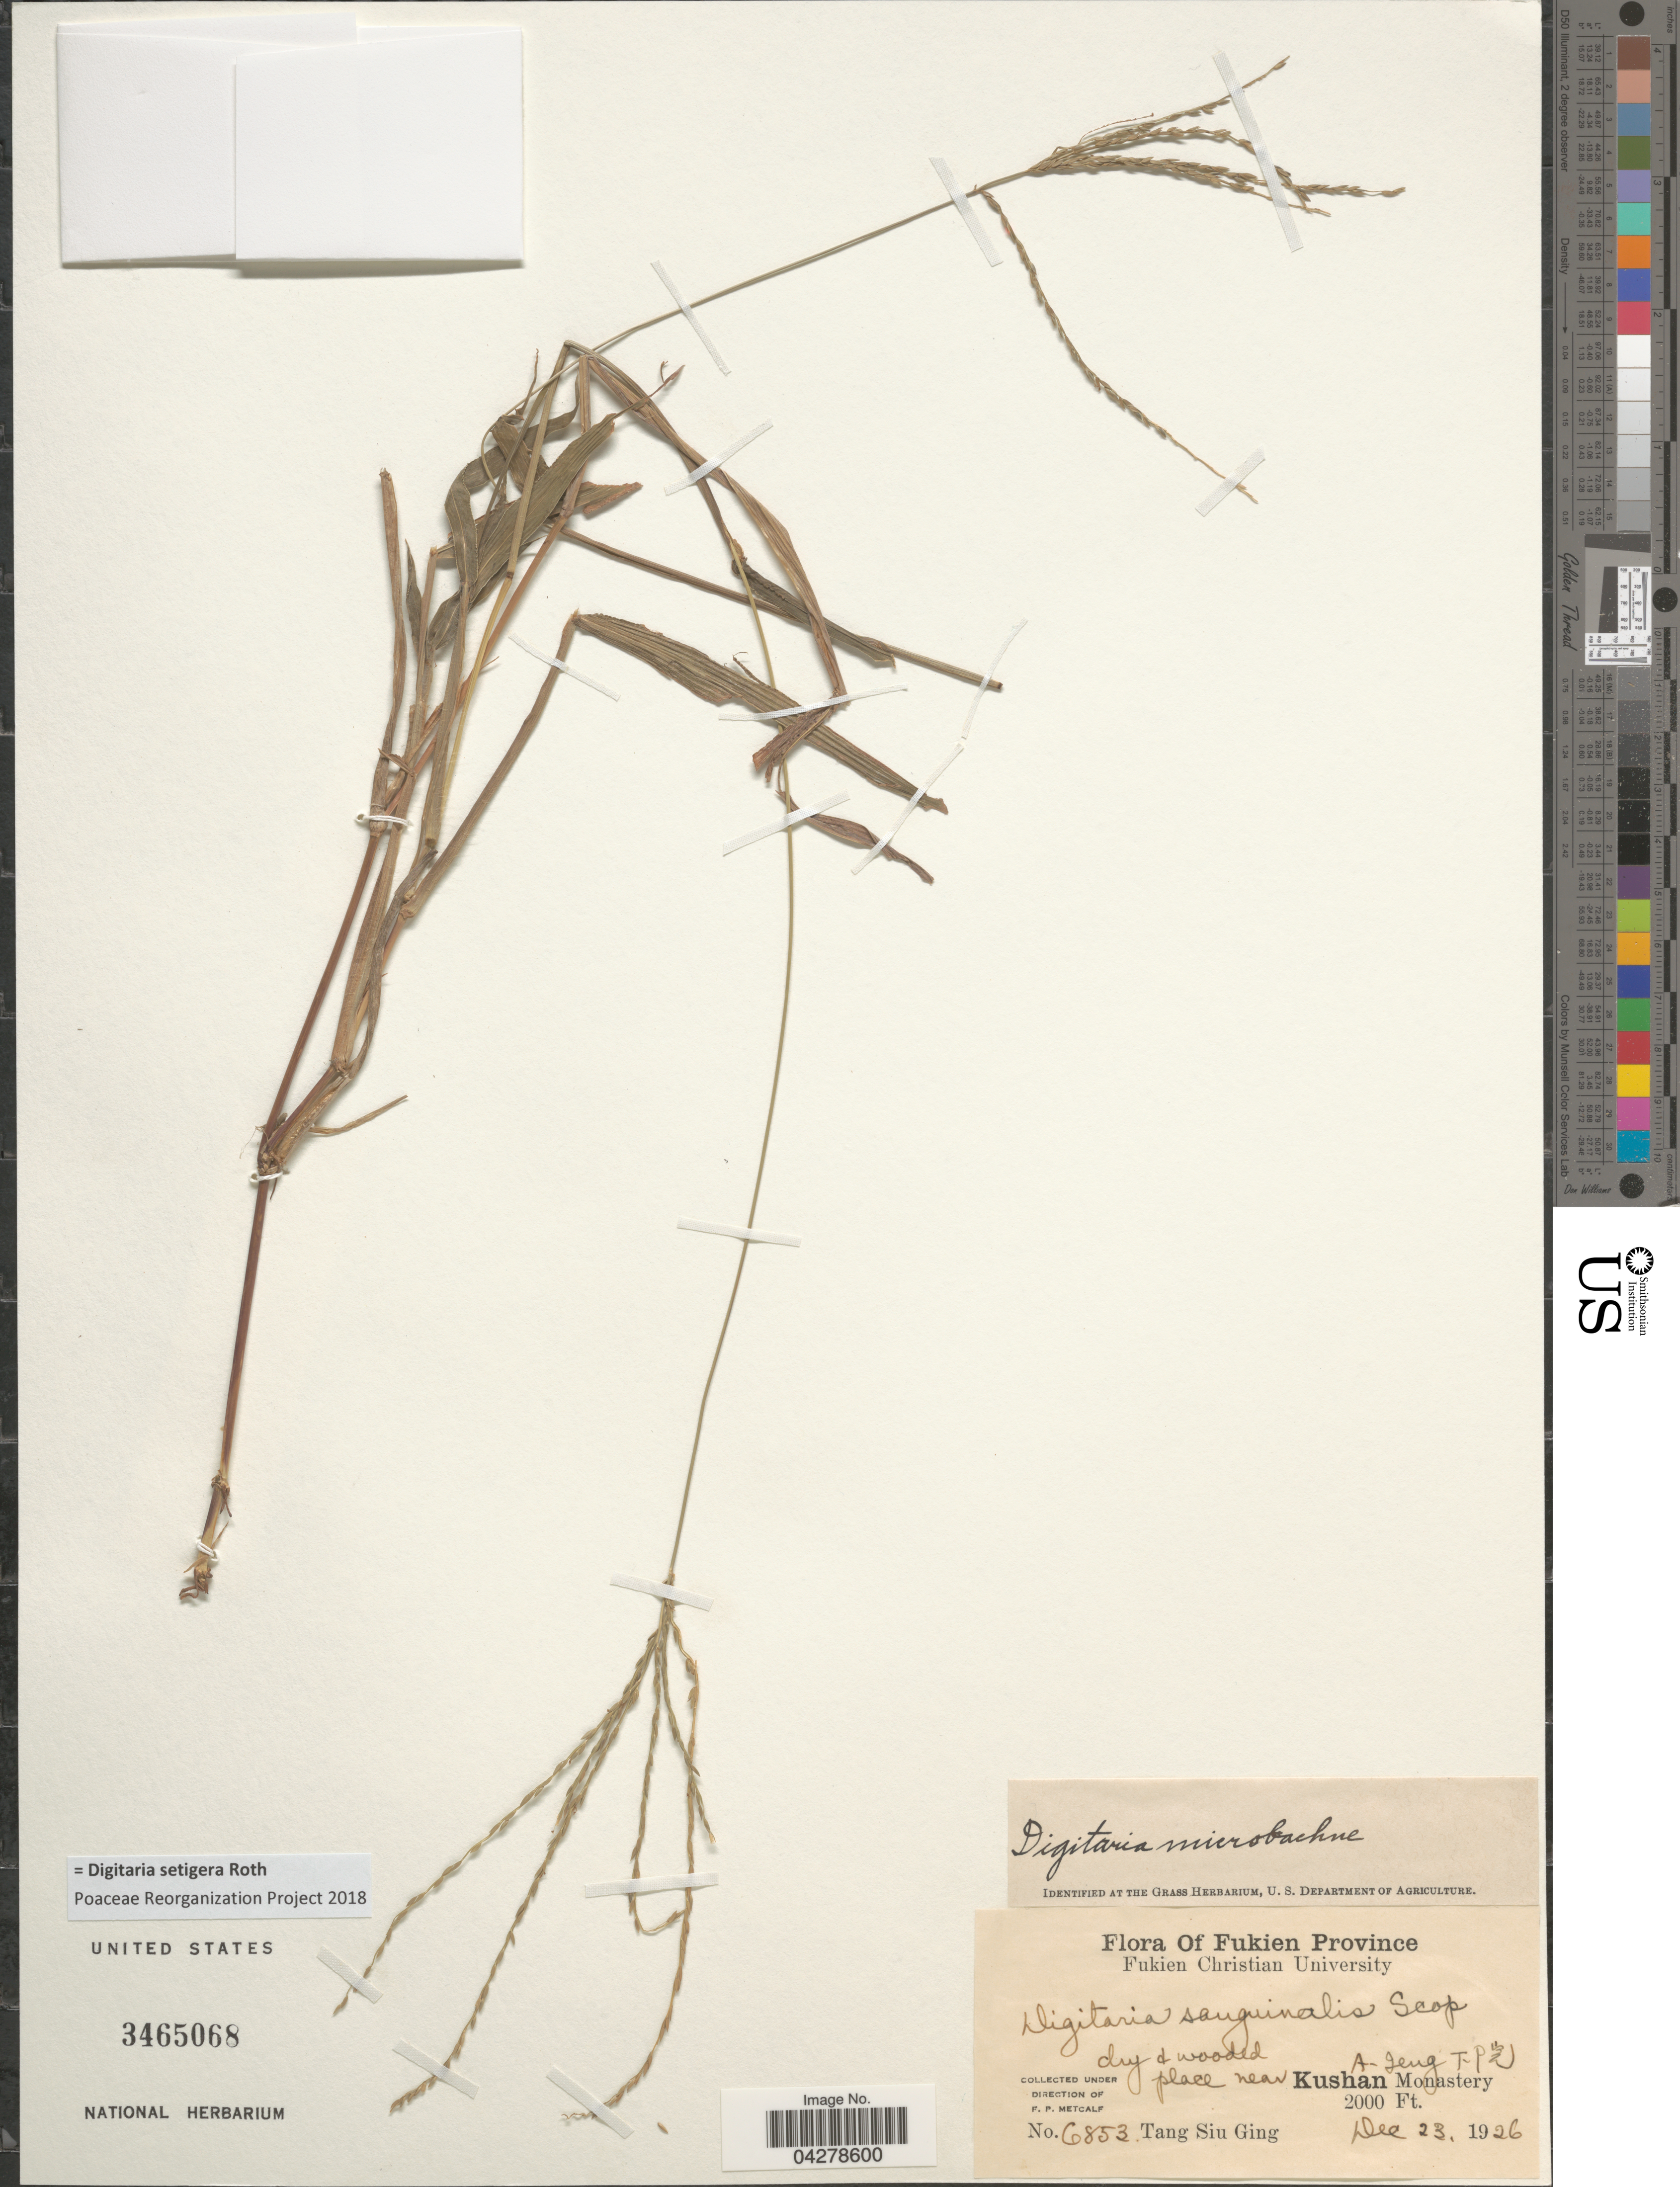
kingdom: Plantae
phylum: Tracheophyta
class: Liliopsida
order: Poales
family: Poaceae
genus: Digitaria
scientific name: Digitaria setigera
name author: Roth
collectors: T. Ging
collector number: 6853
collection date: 1926-12-23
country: China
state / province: Fujian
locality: Fukien Province. Dry & wooded place near Kushan Monastery. A-Leng T-P X.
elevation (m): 610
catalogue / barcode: US 3465068